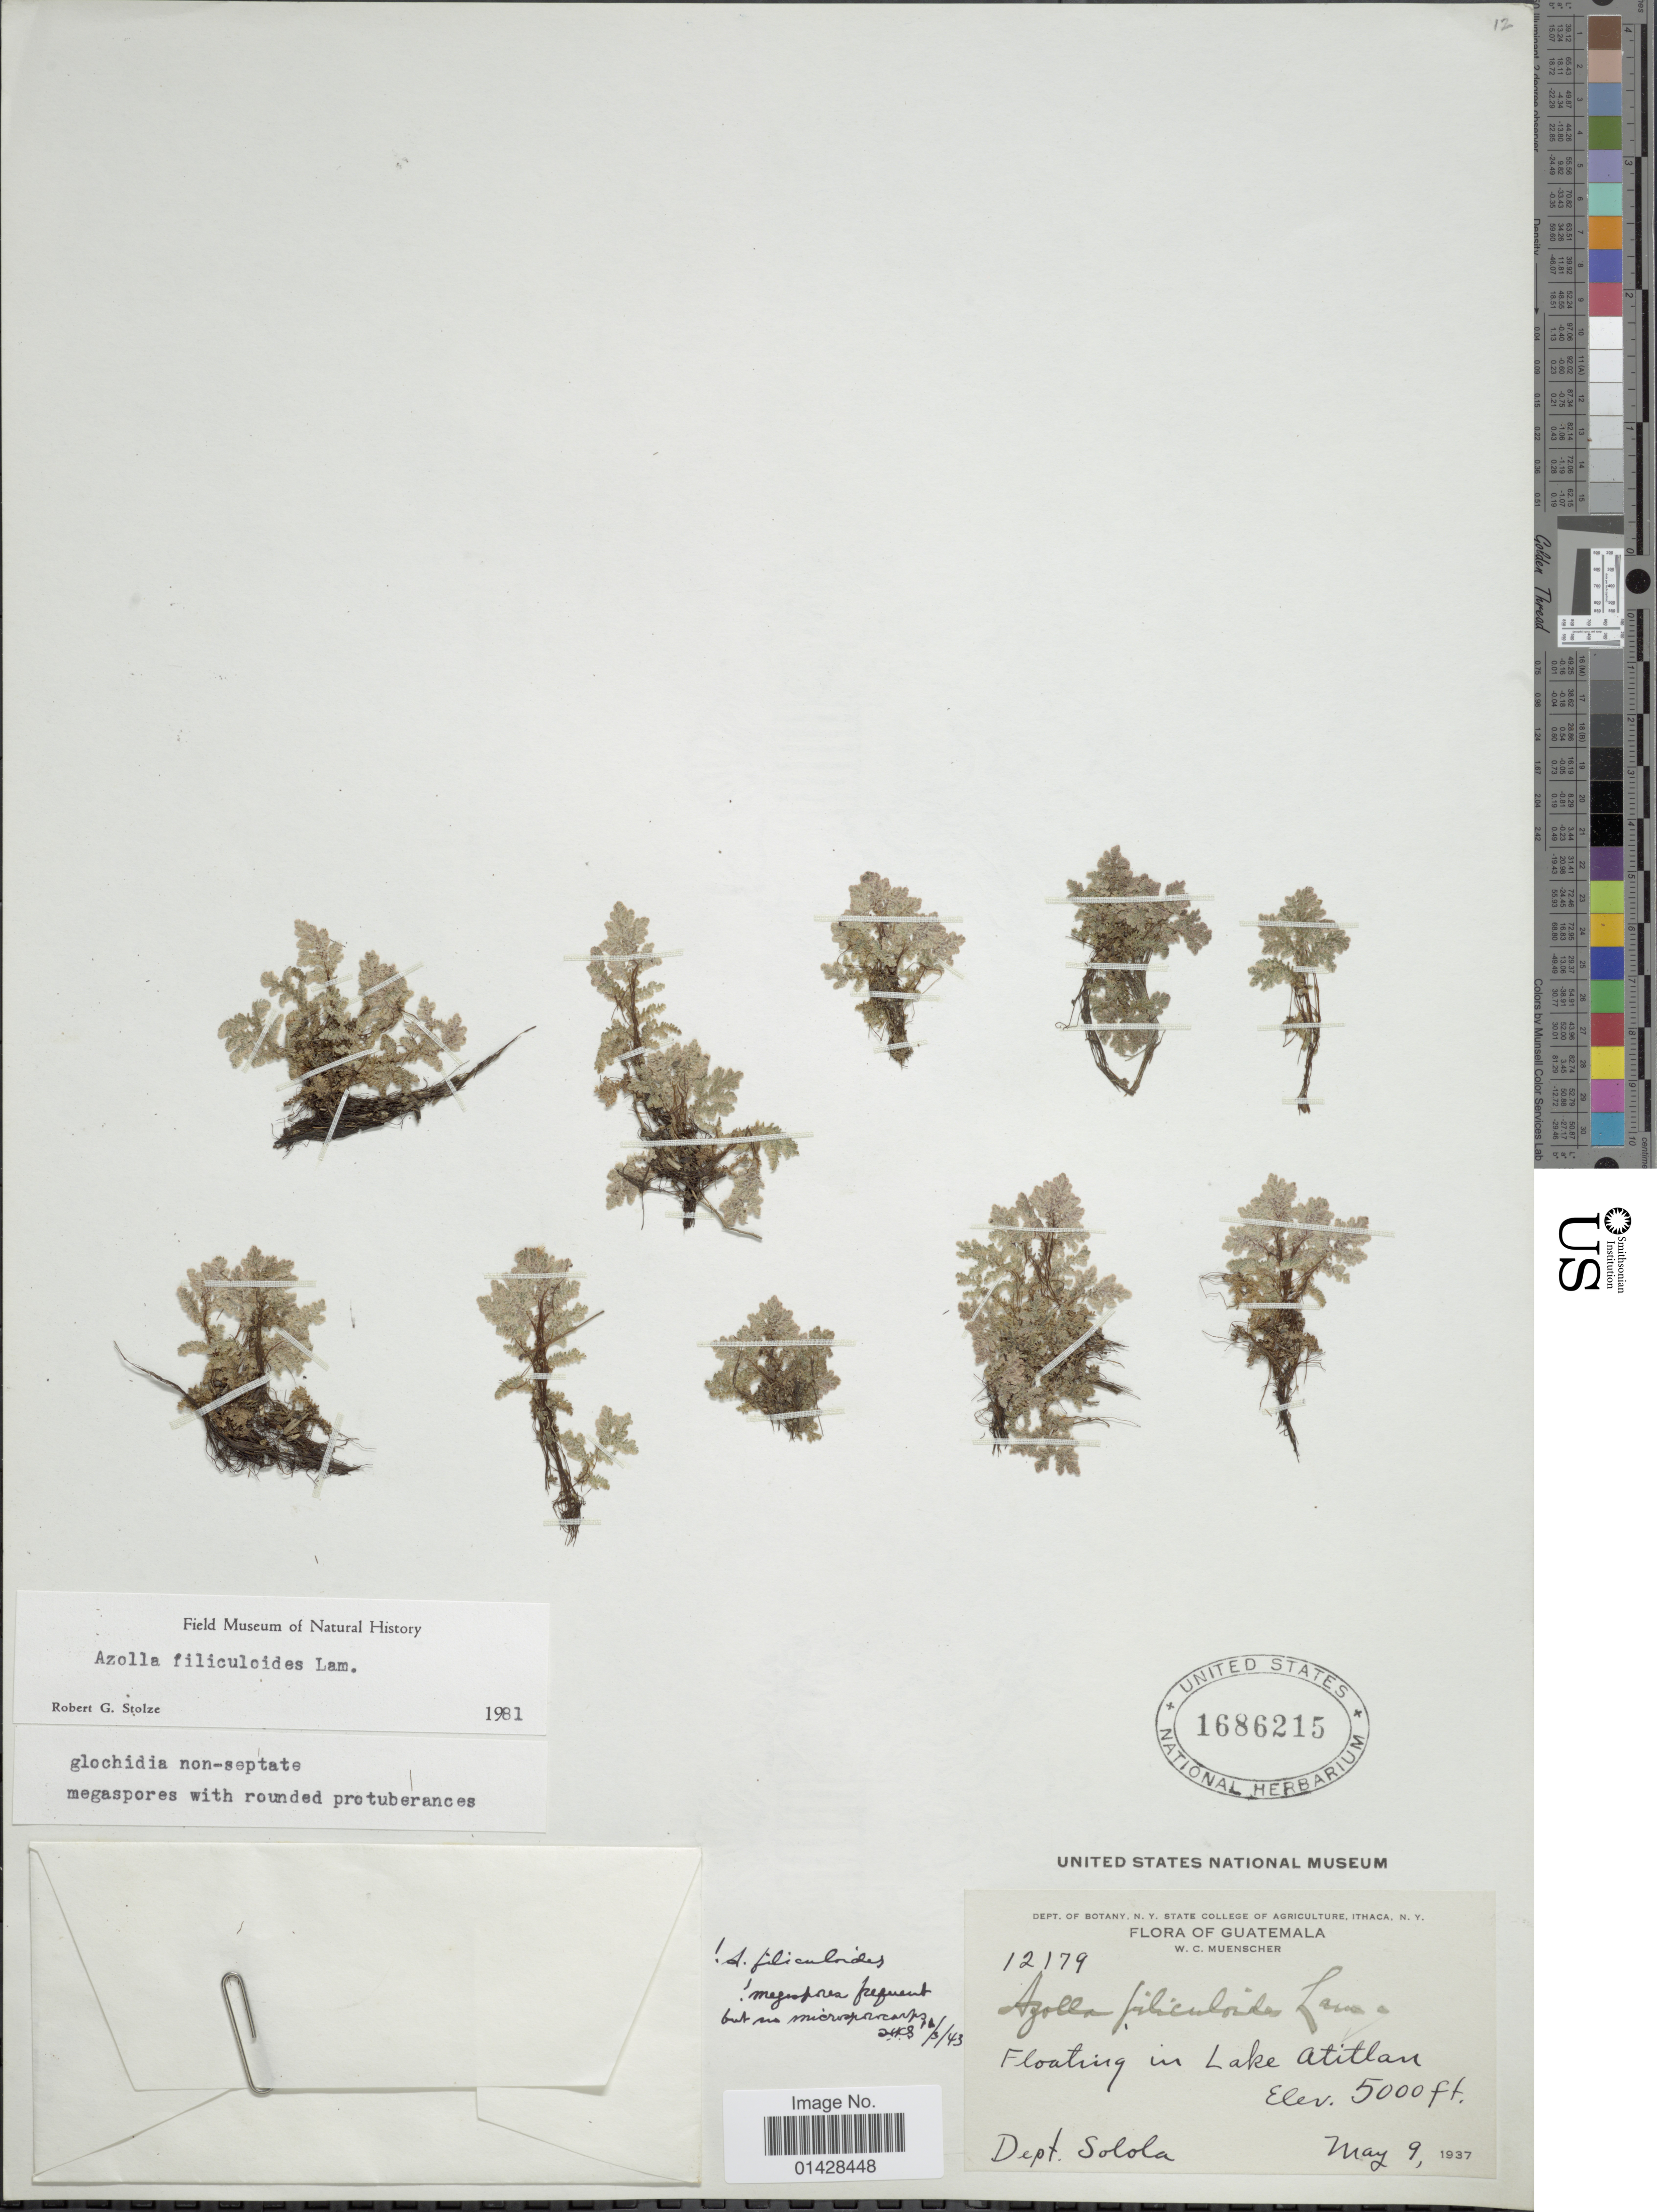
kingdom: Plantae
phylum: Tracheophyta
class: Polypodiopsida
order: Salviniales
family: Salviniaceae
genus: Azolla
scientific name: Azolla filiculoides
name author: Lam.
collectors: W. Muenscher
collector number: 12179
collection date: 1937-05-09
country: Guatemala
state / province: Sololá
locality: Floating in Lake Atitlan, Dept. Solola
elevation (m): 1524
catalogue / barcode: US 1686215